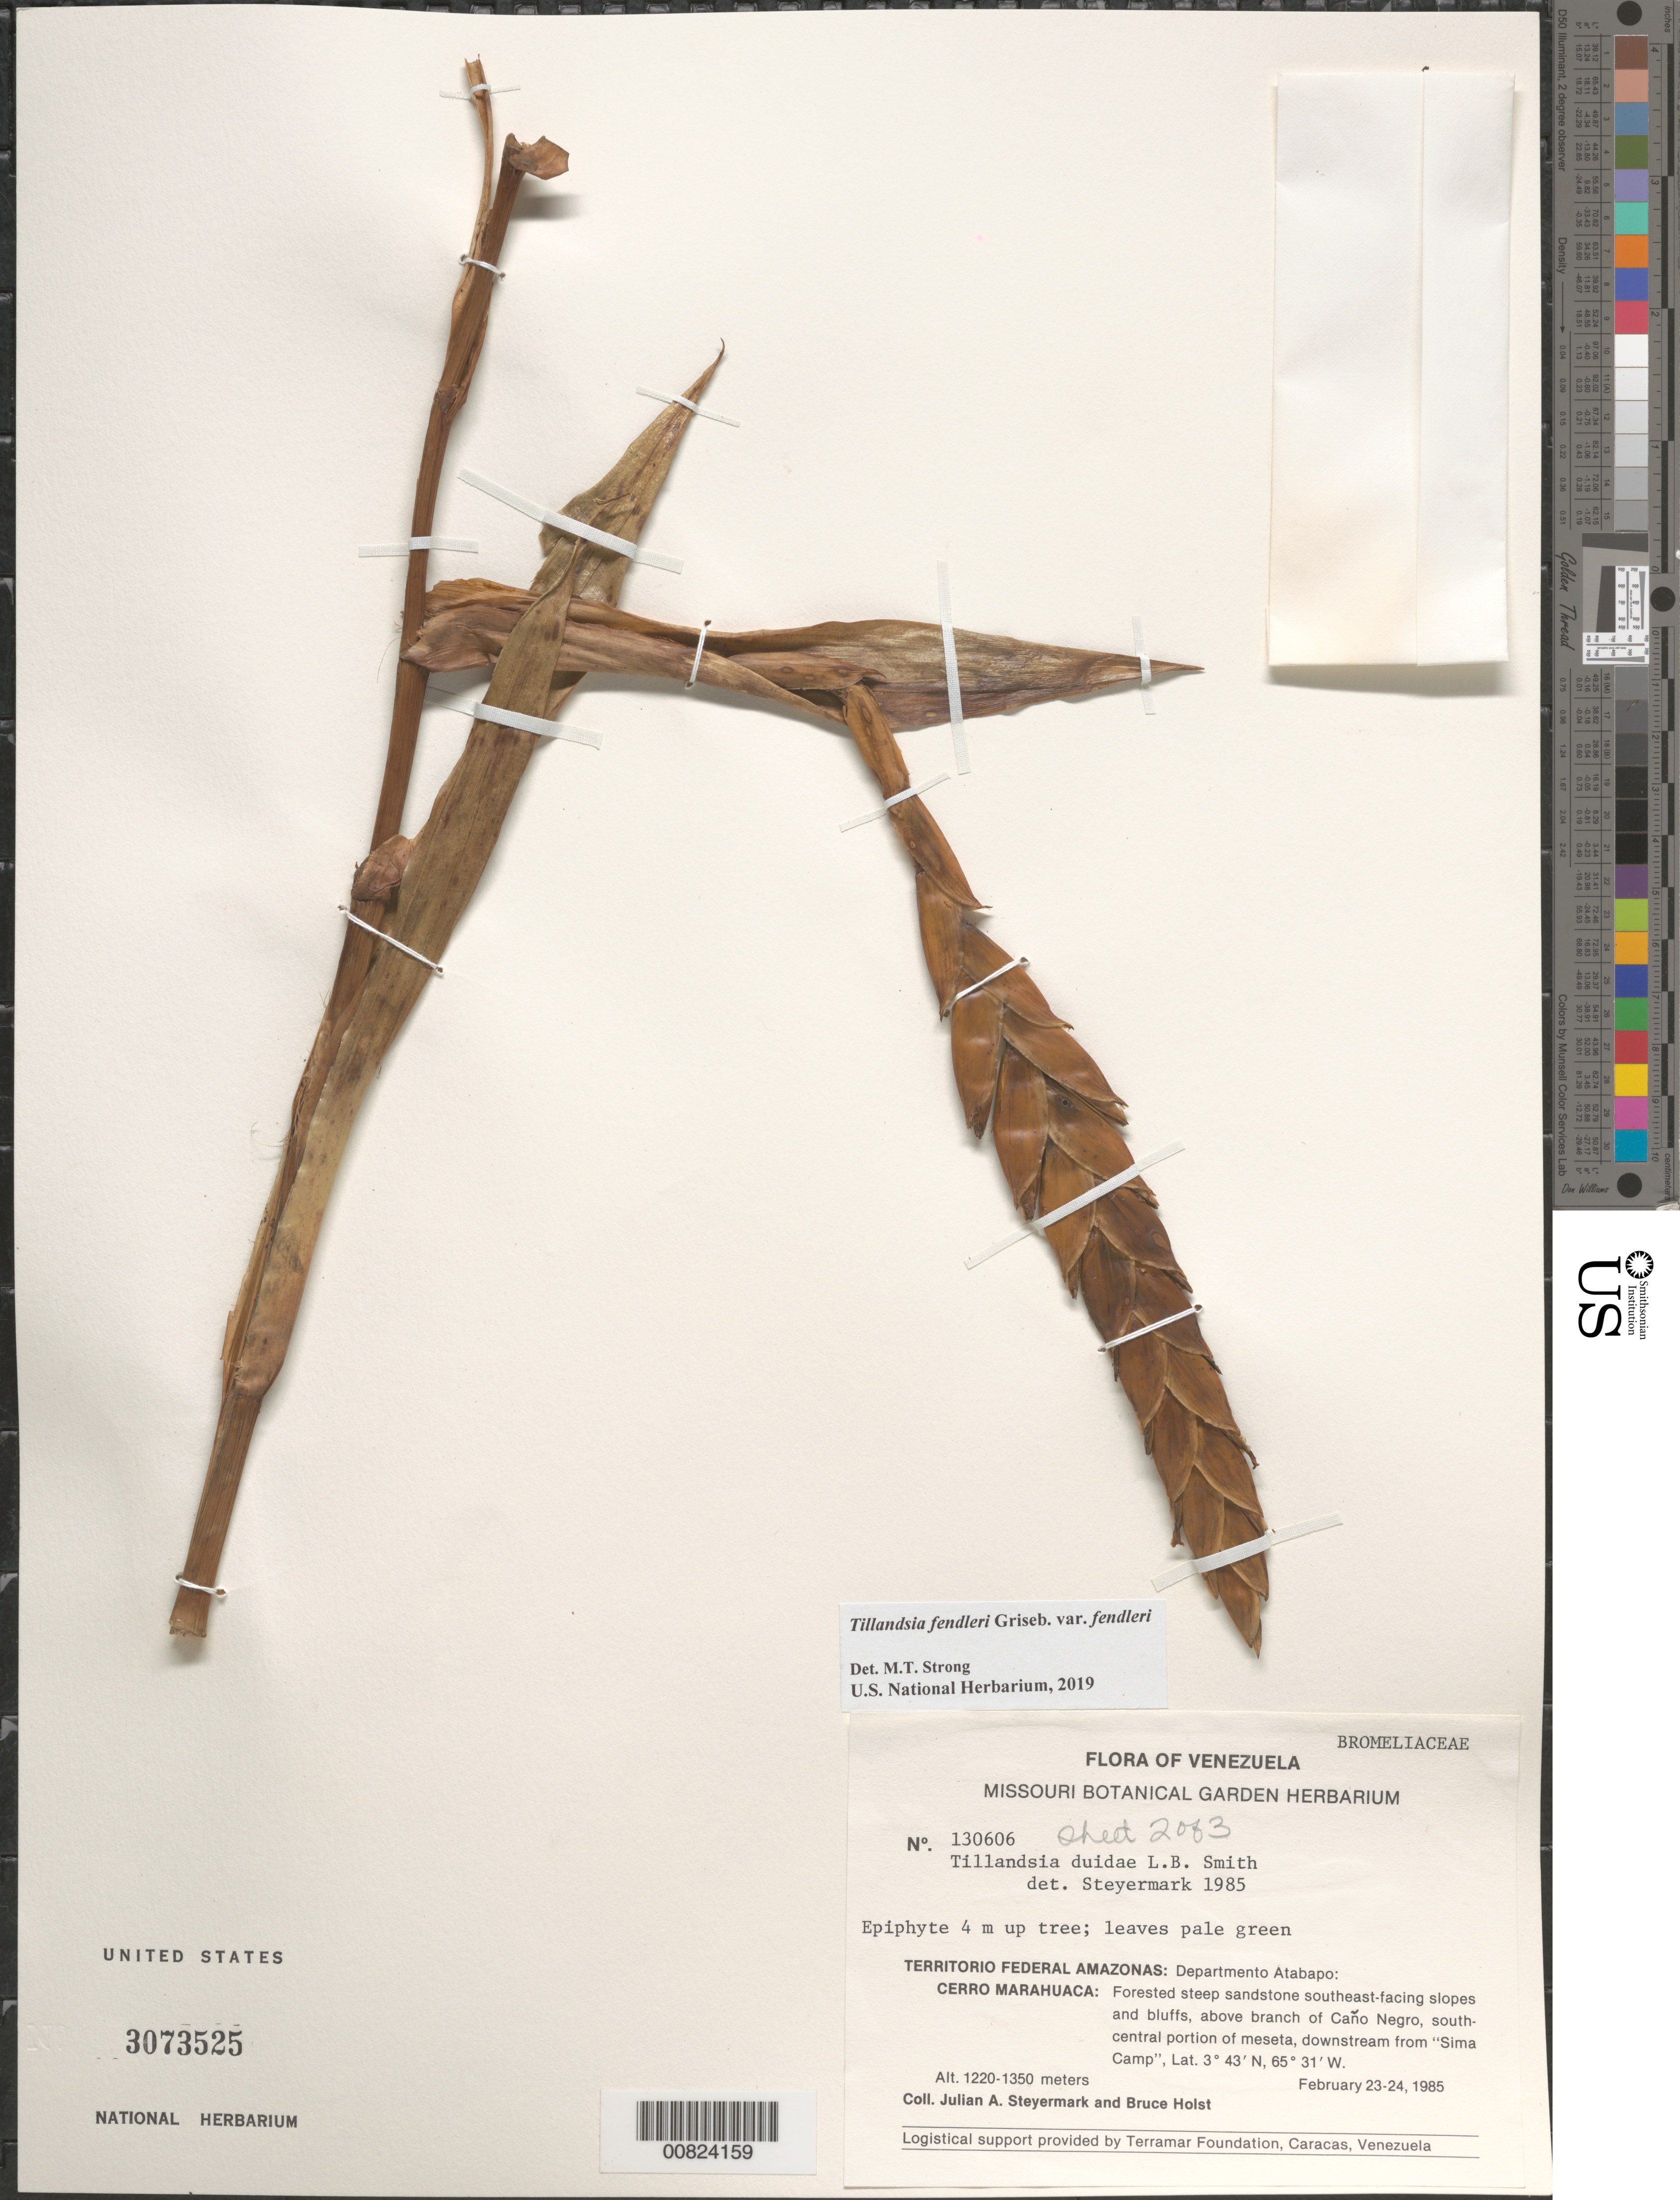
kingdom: Plantae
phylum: Tracheophyta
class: Liliopsida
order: Poales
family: Bromeliaceae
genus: Tillandsia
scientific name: Tillandsia fendleri var. fendleri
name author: Griseb.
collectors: J. Steyermark & B. Holst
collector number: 130606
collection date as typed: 23-Feb-85 to 24-Feb-85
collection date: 1985-02-23/1985-02-24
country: Venezuela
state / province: Amazonas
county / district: Atabapo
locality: Cerro Marahuaca; above branch of Caño Negro, South-central portion of Mesenta, downstream from "Sima Camp"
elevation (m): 1220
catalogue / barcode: US 3073525